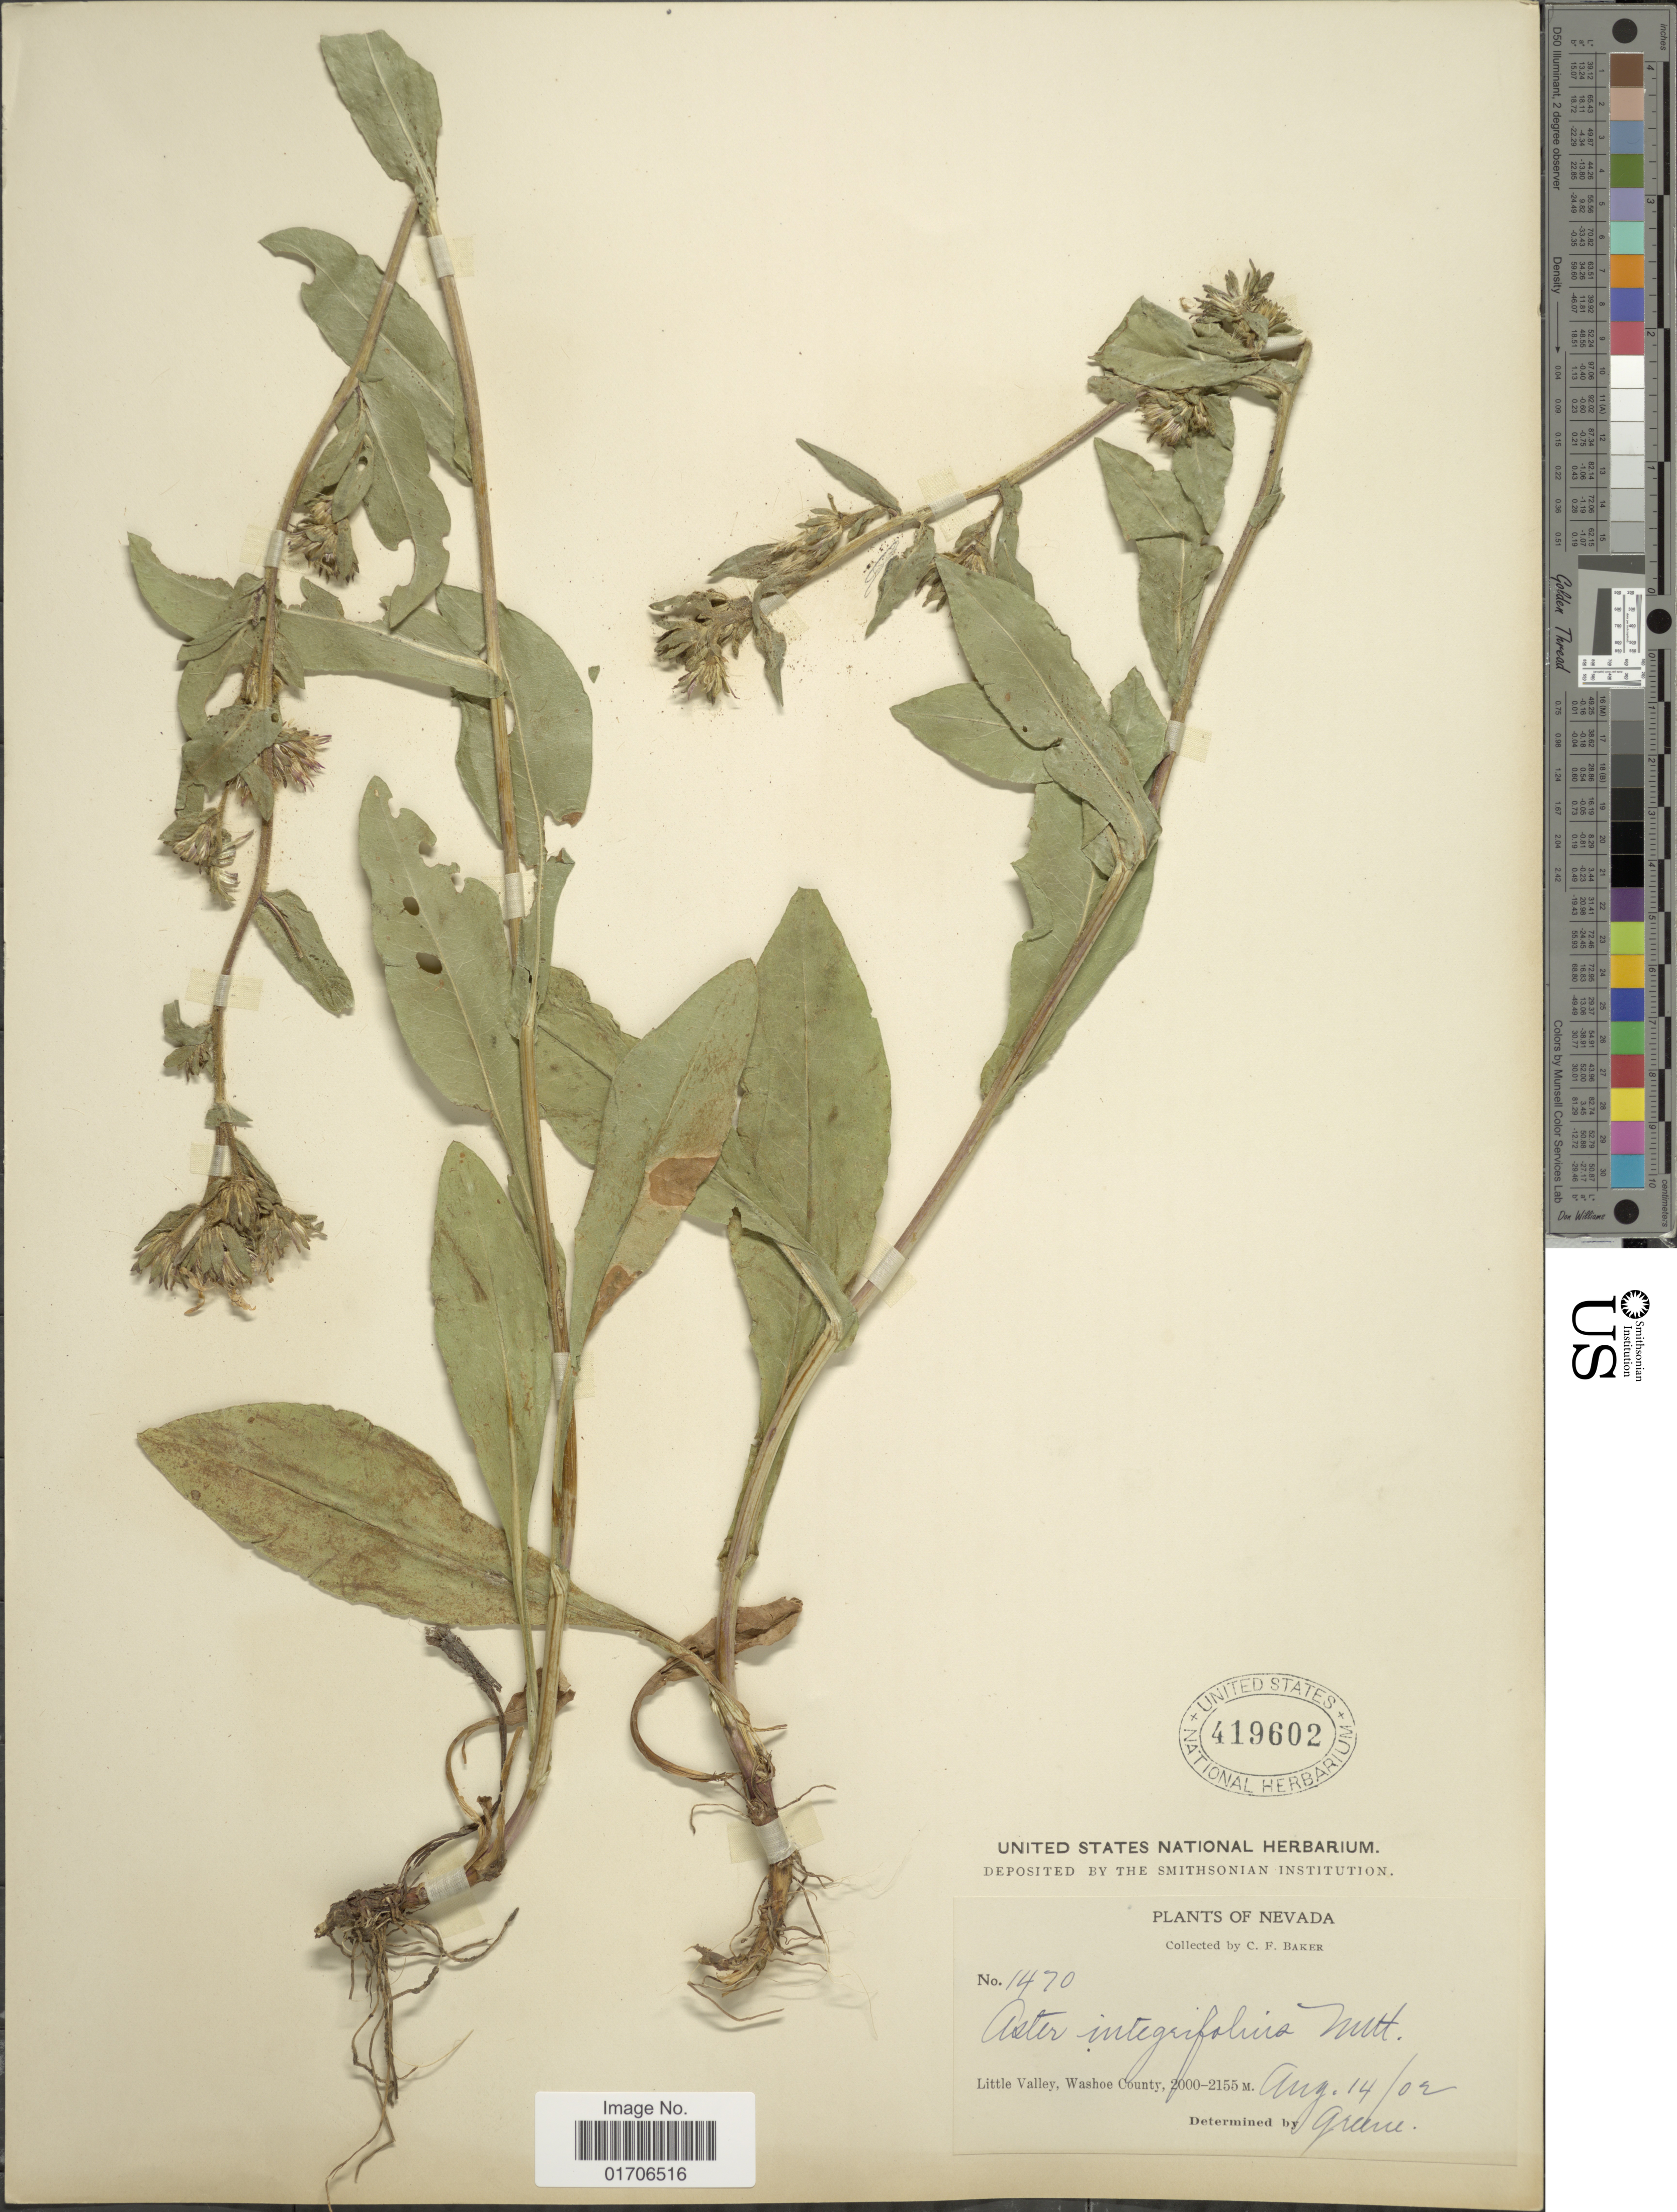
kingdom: Plantae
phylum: Tracheophyta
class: Magnoliopsida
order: Asterales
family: Asteraceae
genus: Eurybia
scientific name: Eurybia integrifolia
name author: (Nutt.) G.L. Nesom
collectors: C. F. Baker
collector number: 1470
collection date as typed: Transcribed d/m/y: 14/8/2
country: United States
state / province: Nevada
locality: Little Valley, Washoe County.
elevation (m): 2000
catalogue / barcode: US 419602